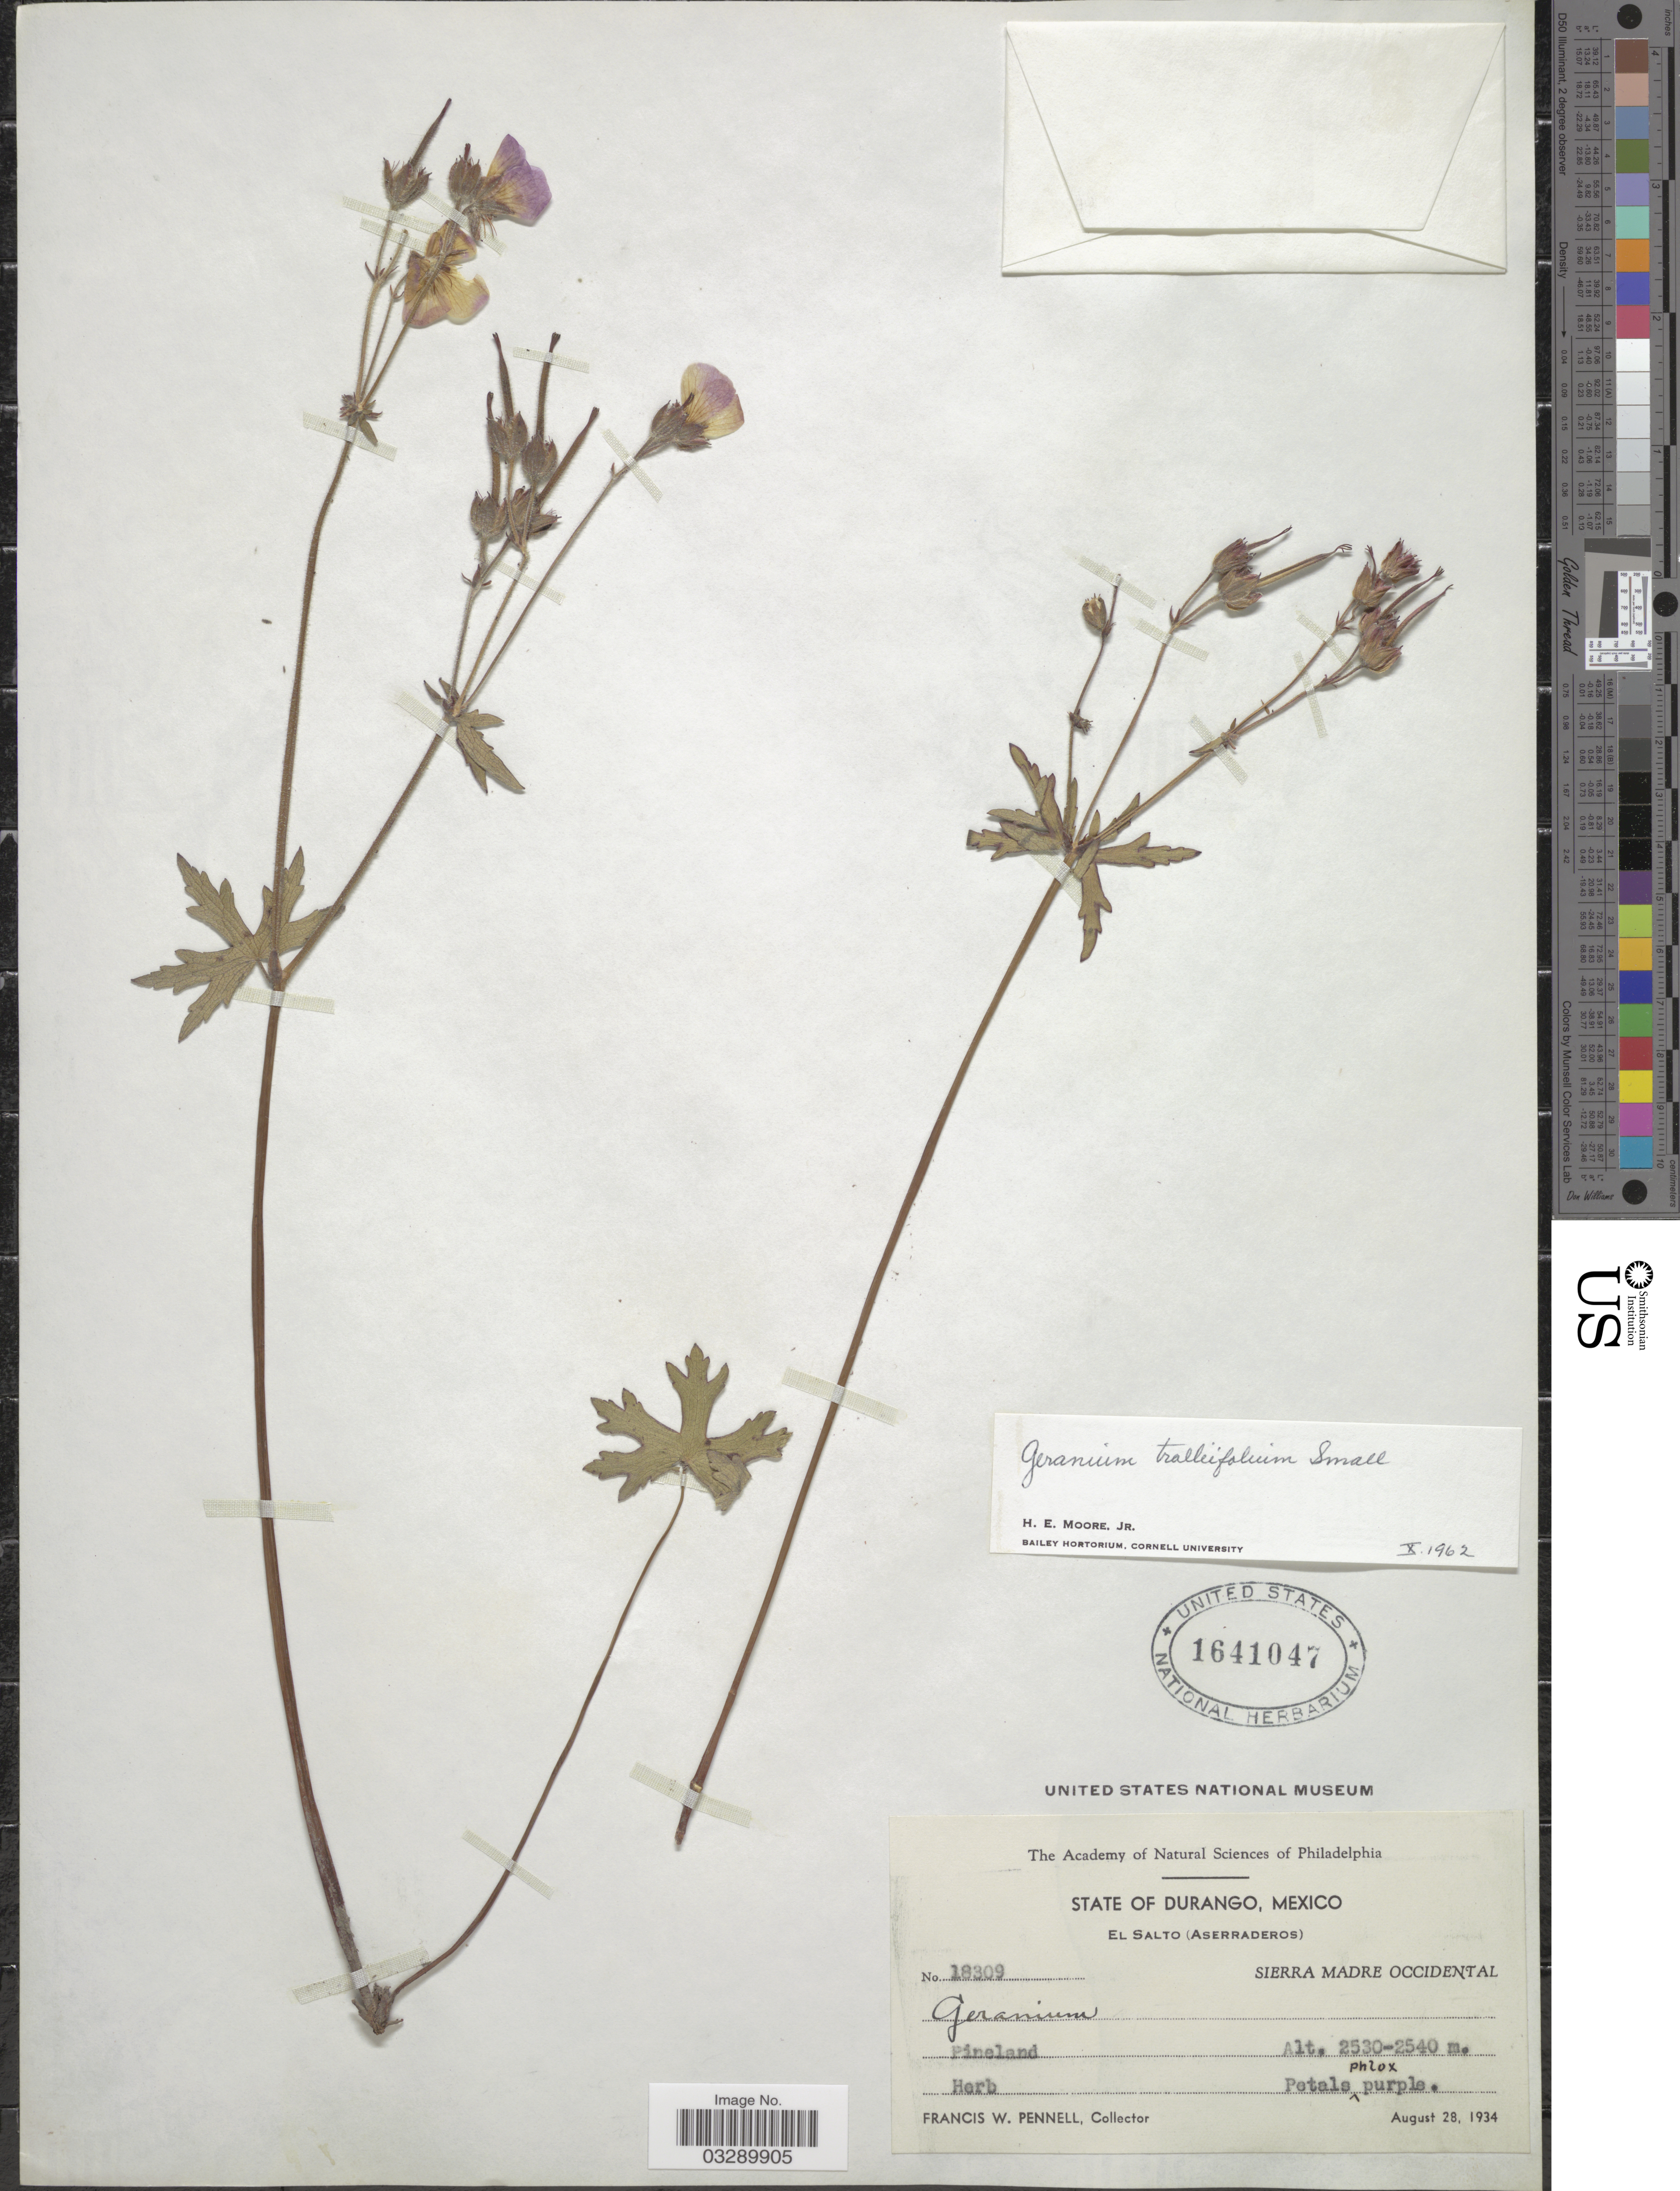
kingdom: Plantae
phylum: Tracheophyta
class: Magnoliopsida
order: Geraniales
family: Geraniaceae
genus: Geranium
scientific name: Geranium trolliifolium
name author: Small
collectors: F. W. Pennell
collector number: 18309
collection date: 1934-08-28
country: Mexico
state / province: Durango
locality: El Salto (Aserraderos). Sierra Madre Occidental.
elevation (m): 2530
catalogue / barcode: US 1641047